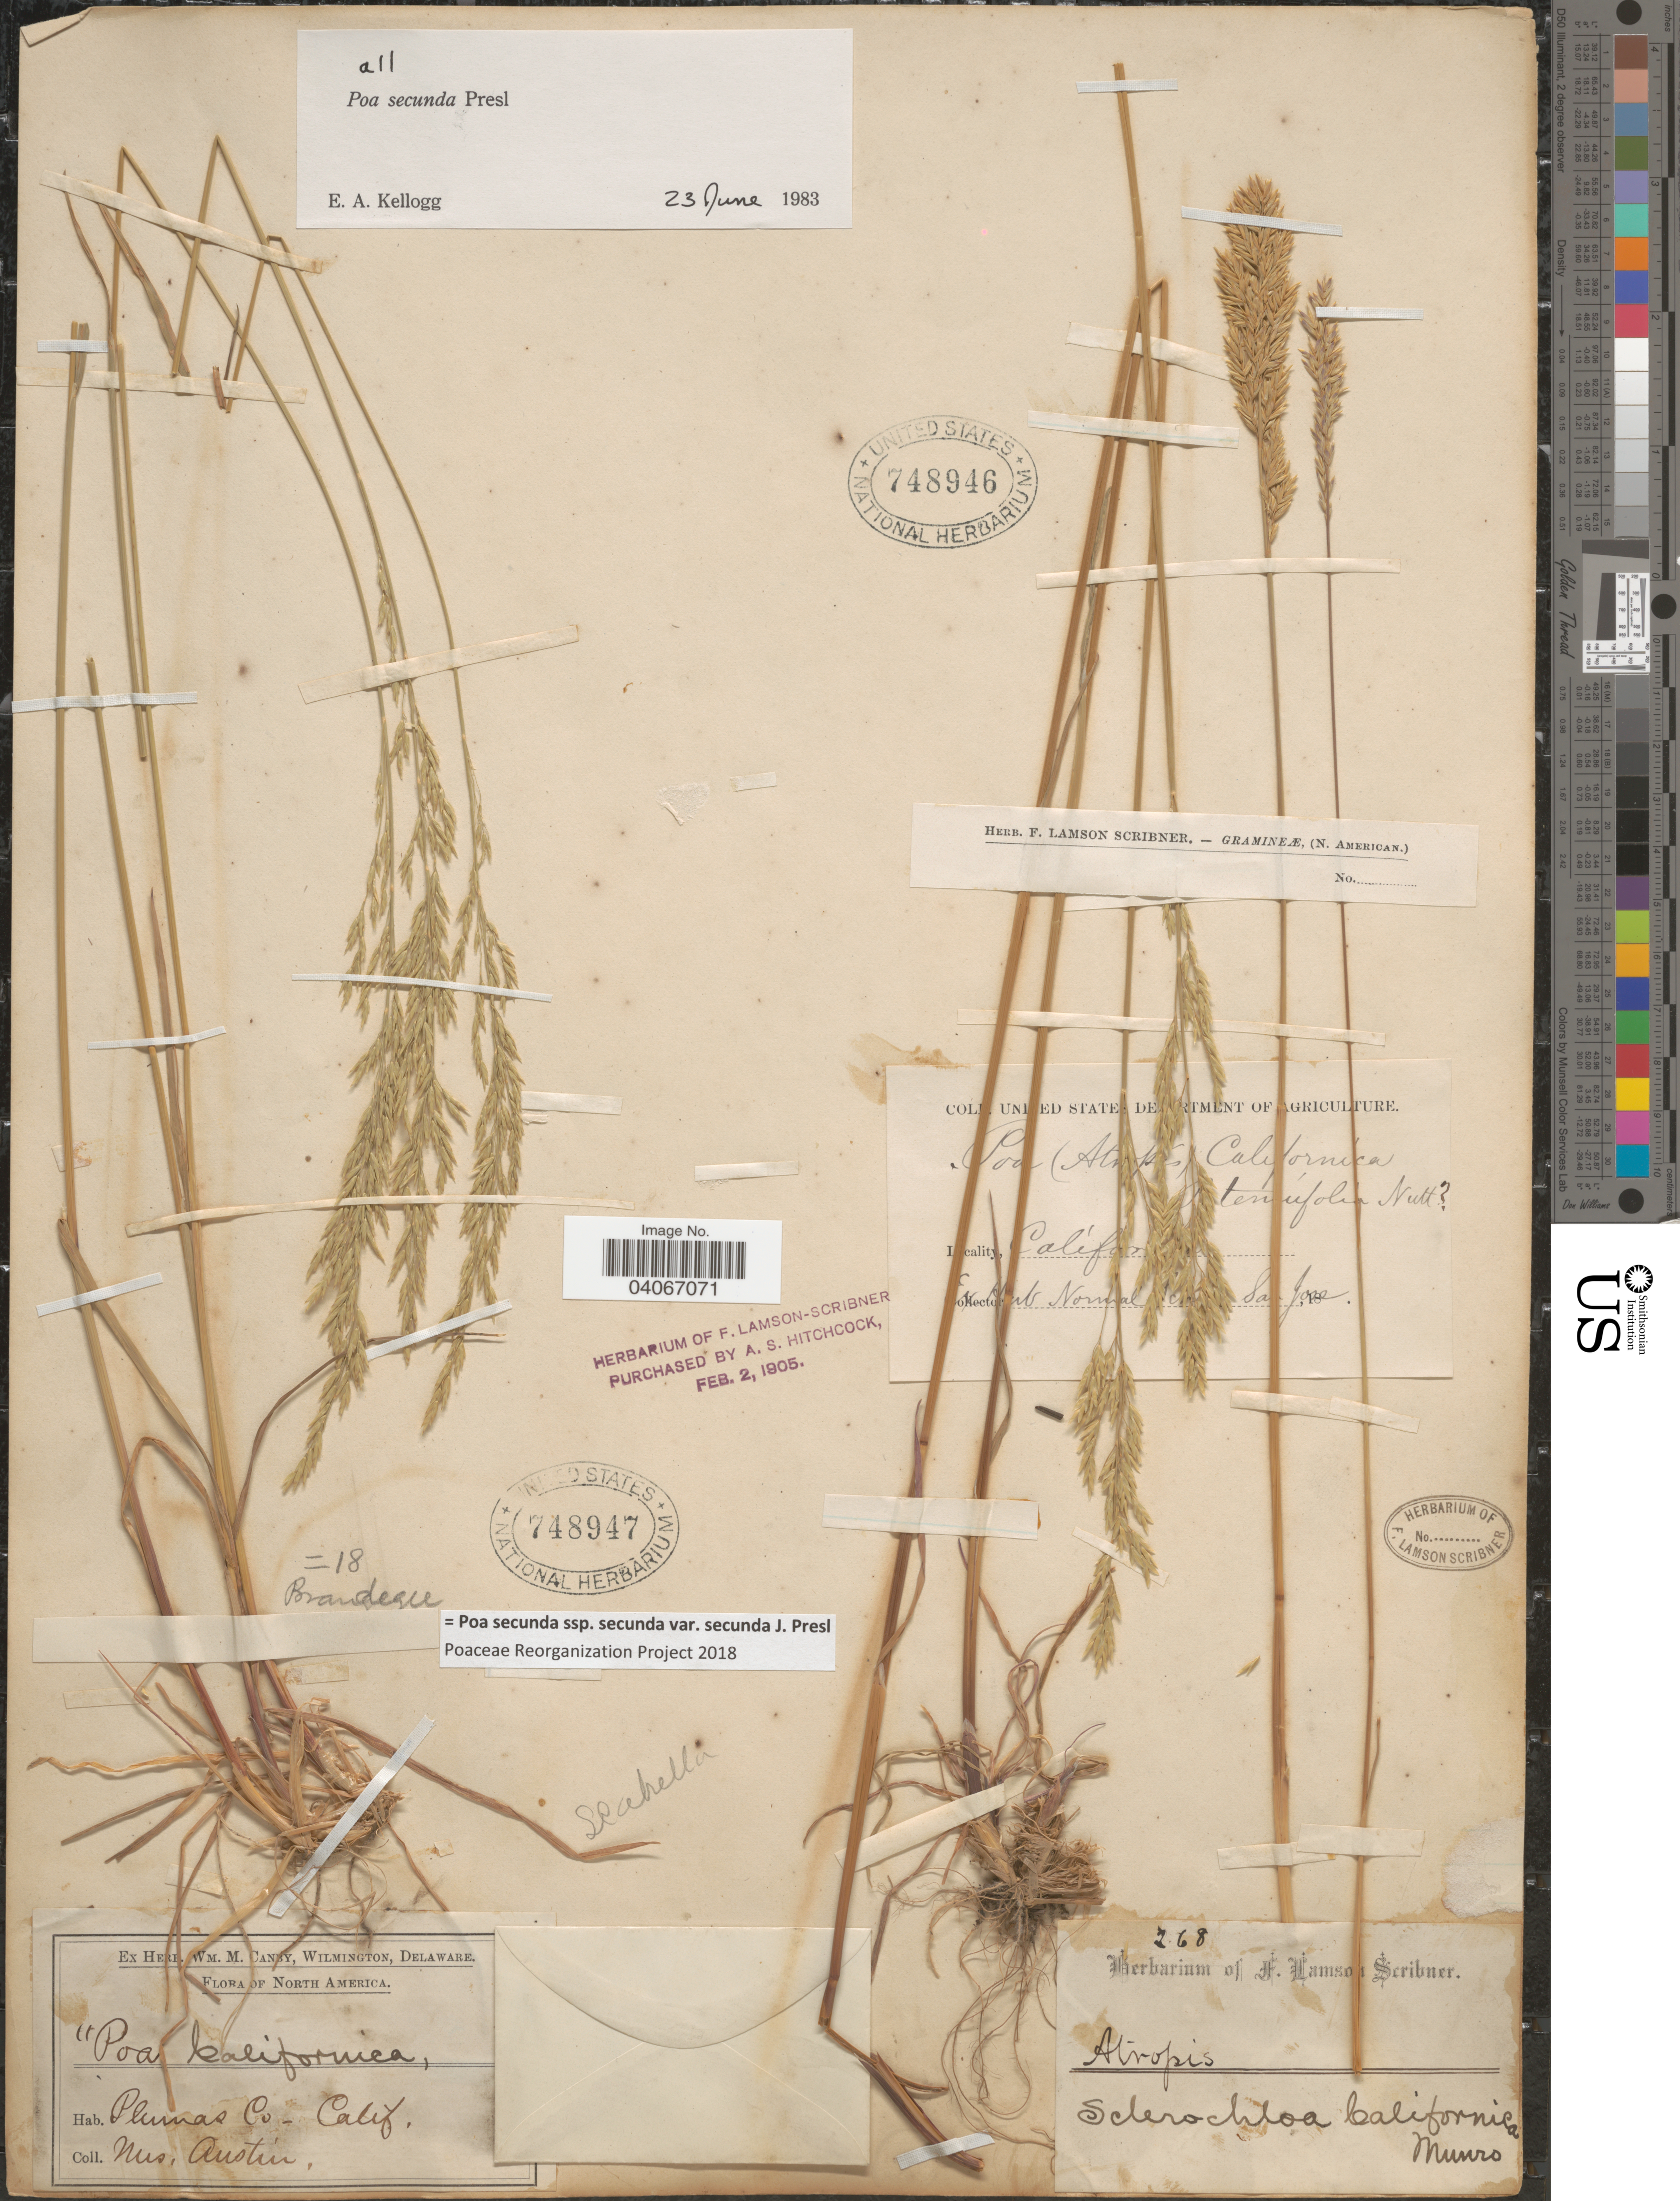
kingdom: Plantae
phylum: Tracheophyta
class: Liliopsida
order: Poales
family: Poaceae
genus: Poa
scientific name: Poa secunda subsp. secunda var. secunda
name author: J. Presl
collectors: R. Austin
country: United States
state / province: California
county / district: Plumas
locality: Plumas Co.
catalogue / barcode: US 748947